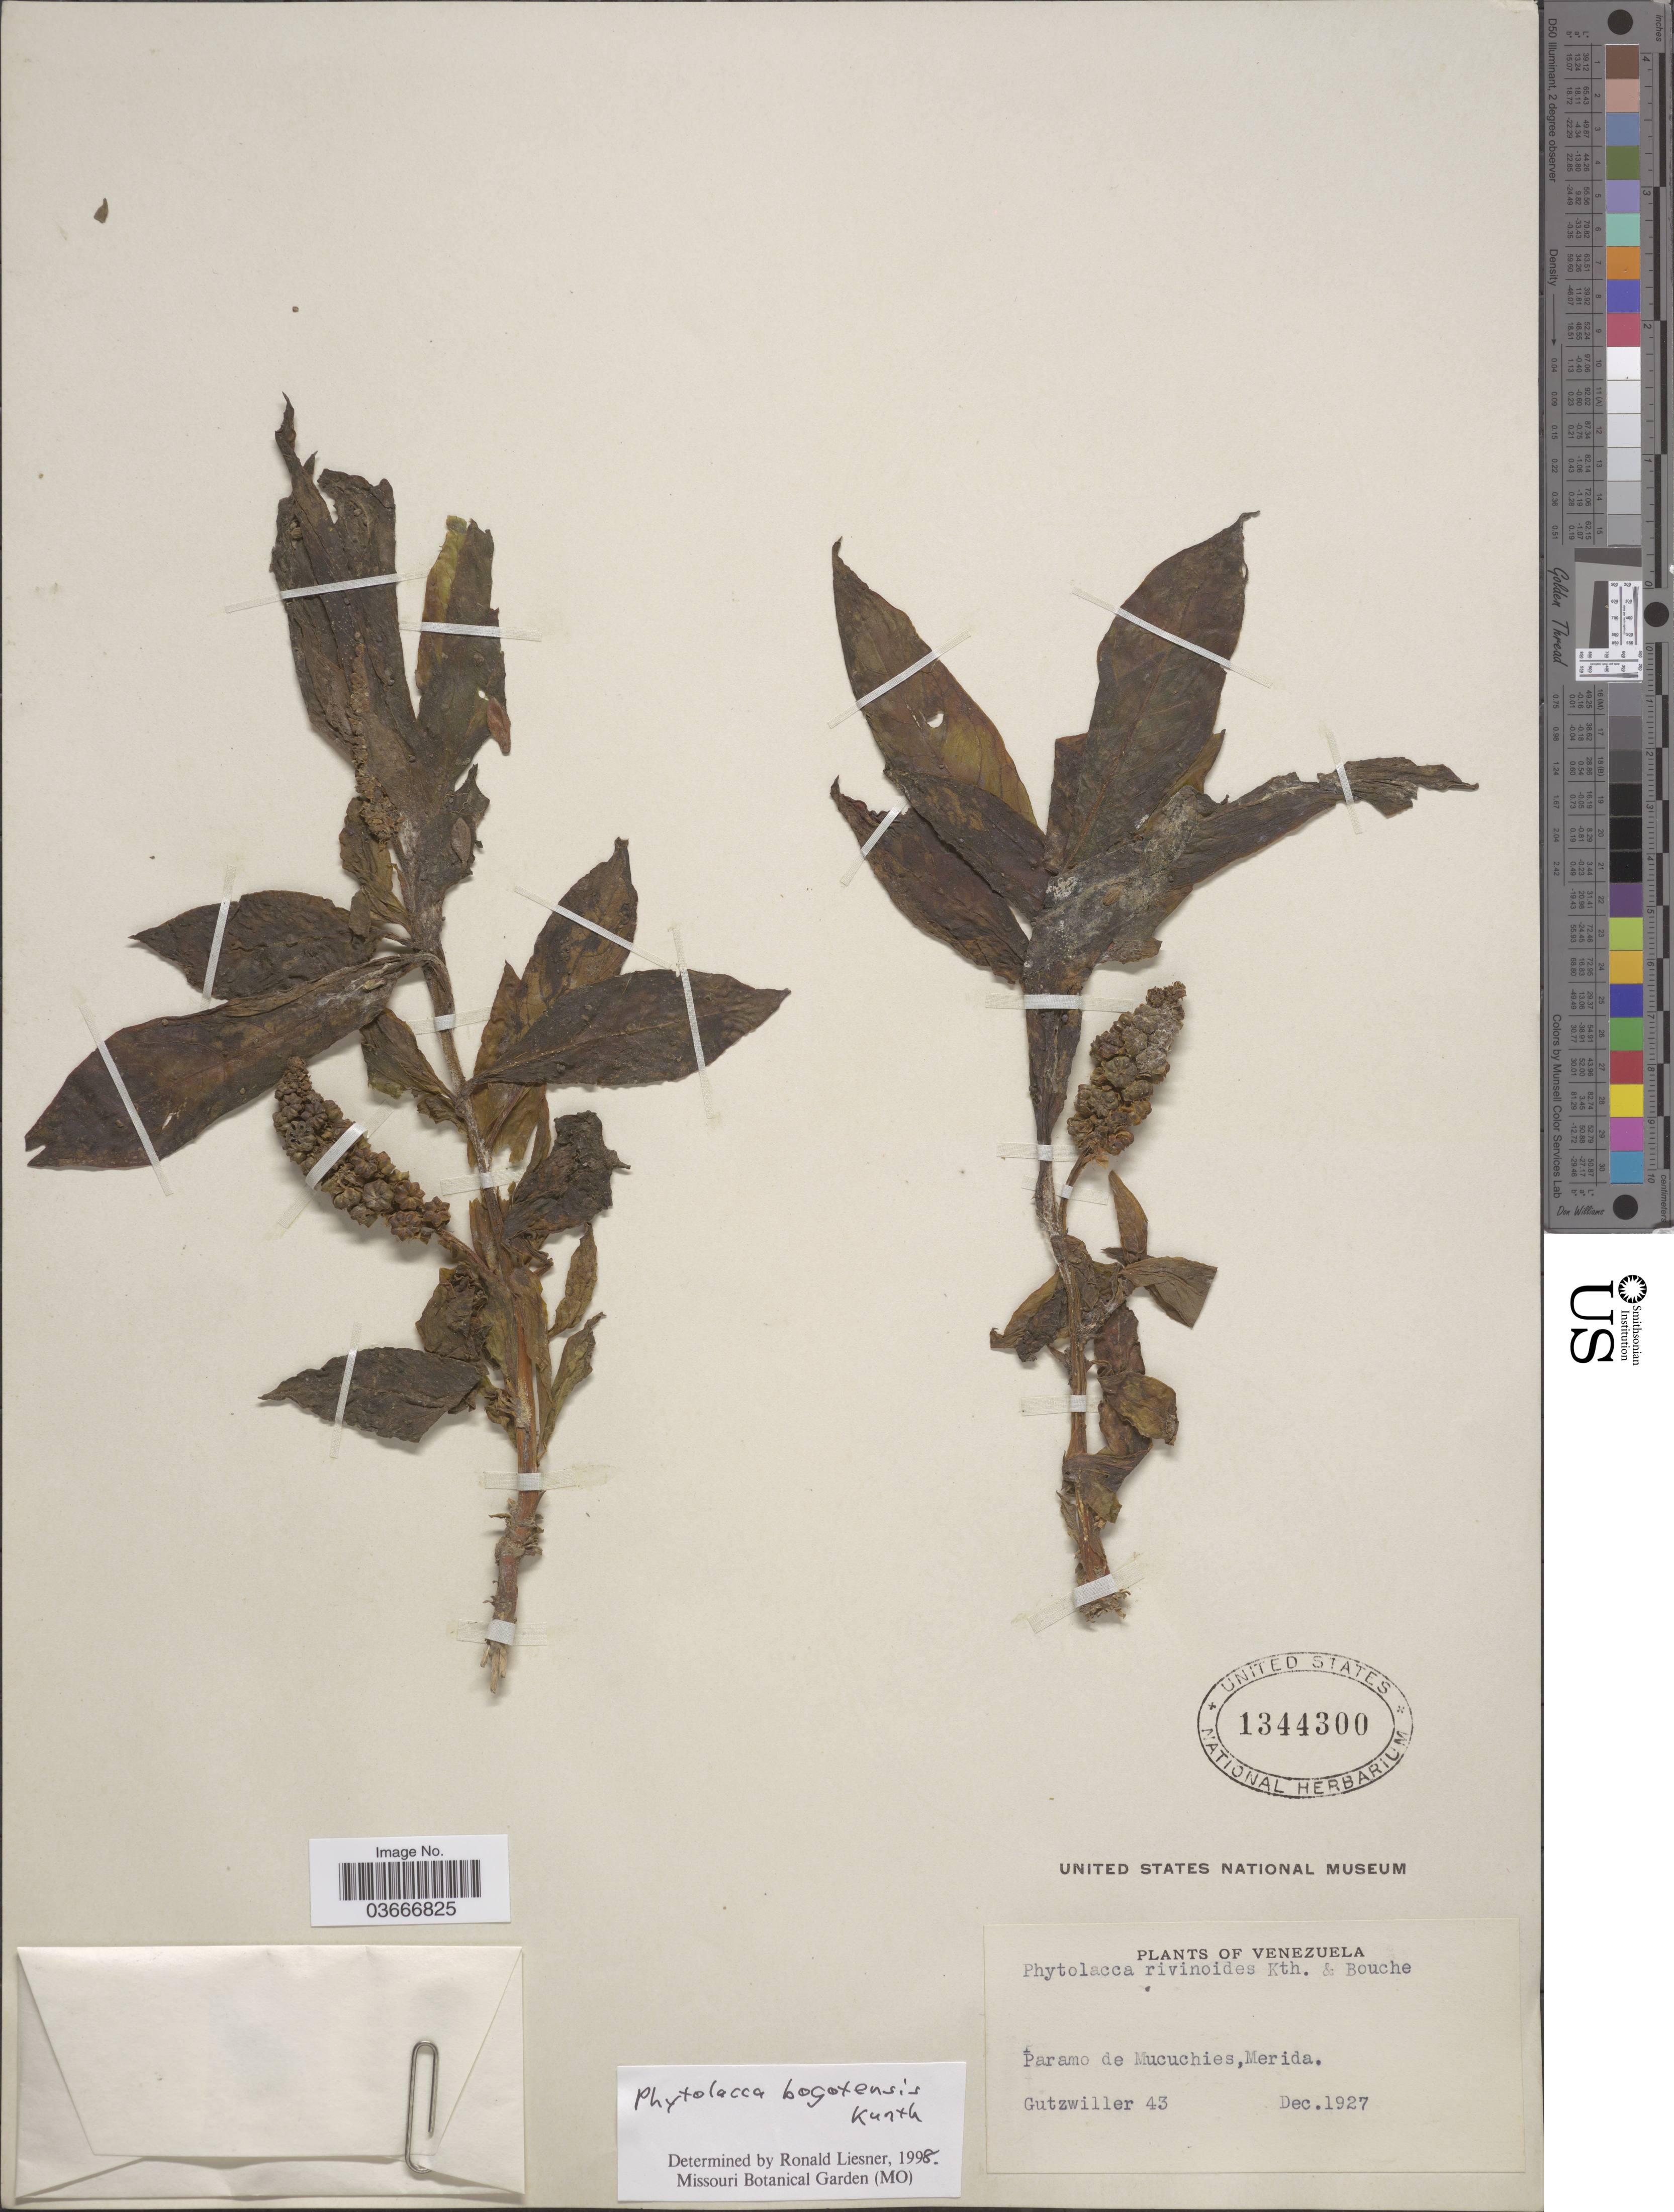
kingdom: Plantae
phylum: Tracheophyta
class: Magnoliopsida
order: Caryophyllales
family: Phytolaccaceae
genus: Phytolacca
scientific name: Phytolacca bogotensis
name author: Kunth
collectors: -. Gutzwiller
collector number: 43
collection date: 1927-12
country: Venezuela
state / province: Mérida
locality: Paramo de Mucuchies.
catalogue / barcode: US 1344300